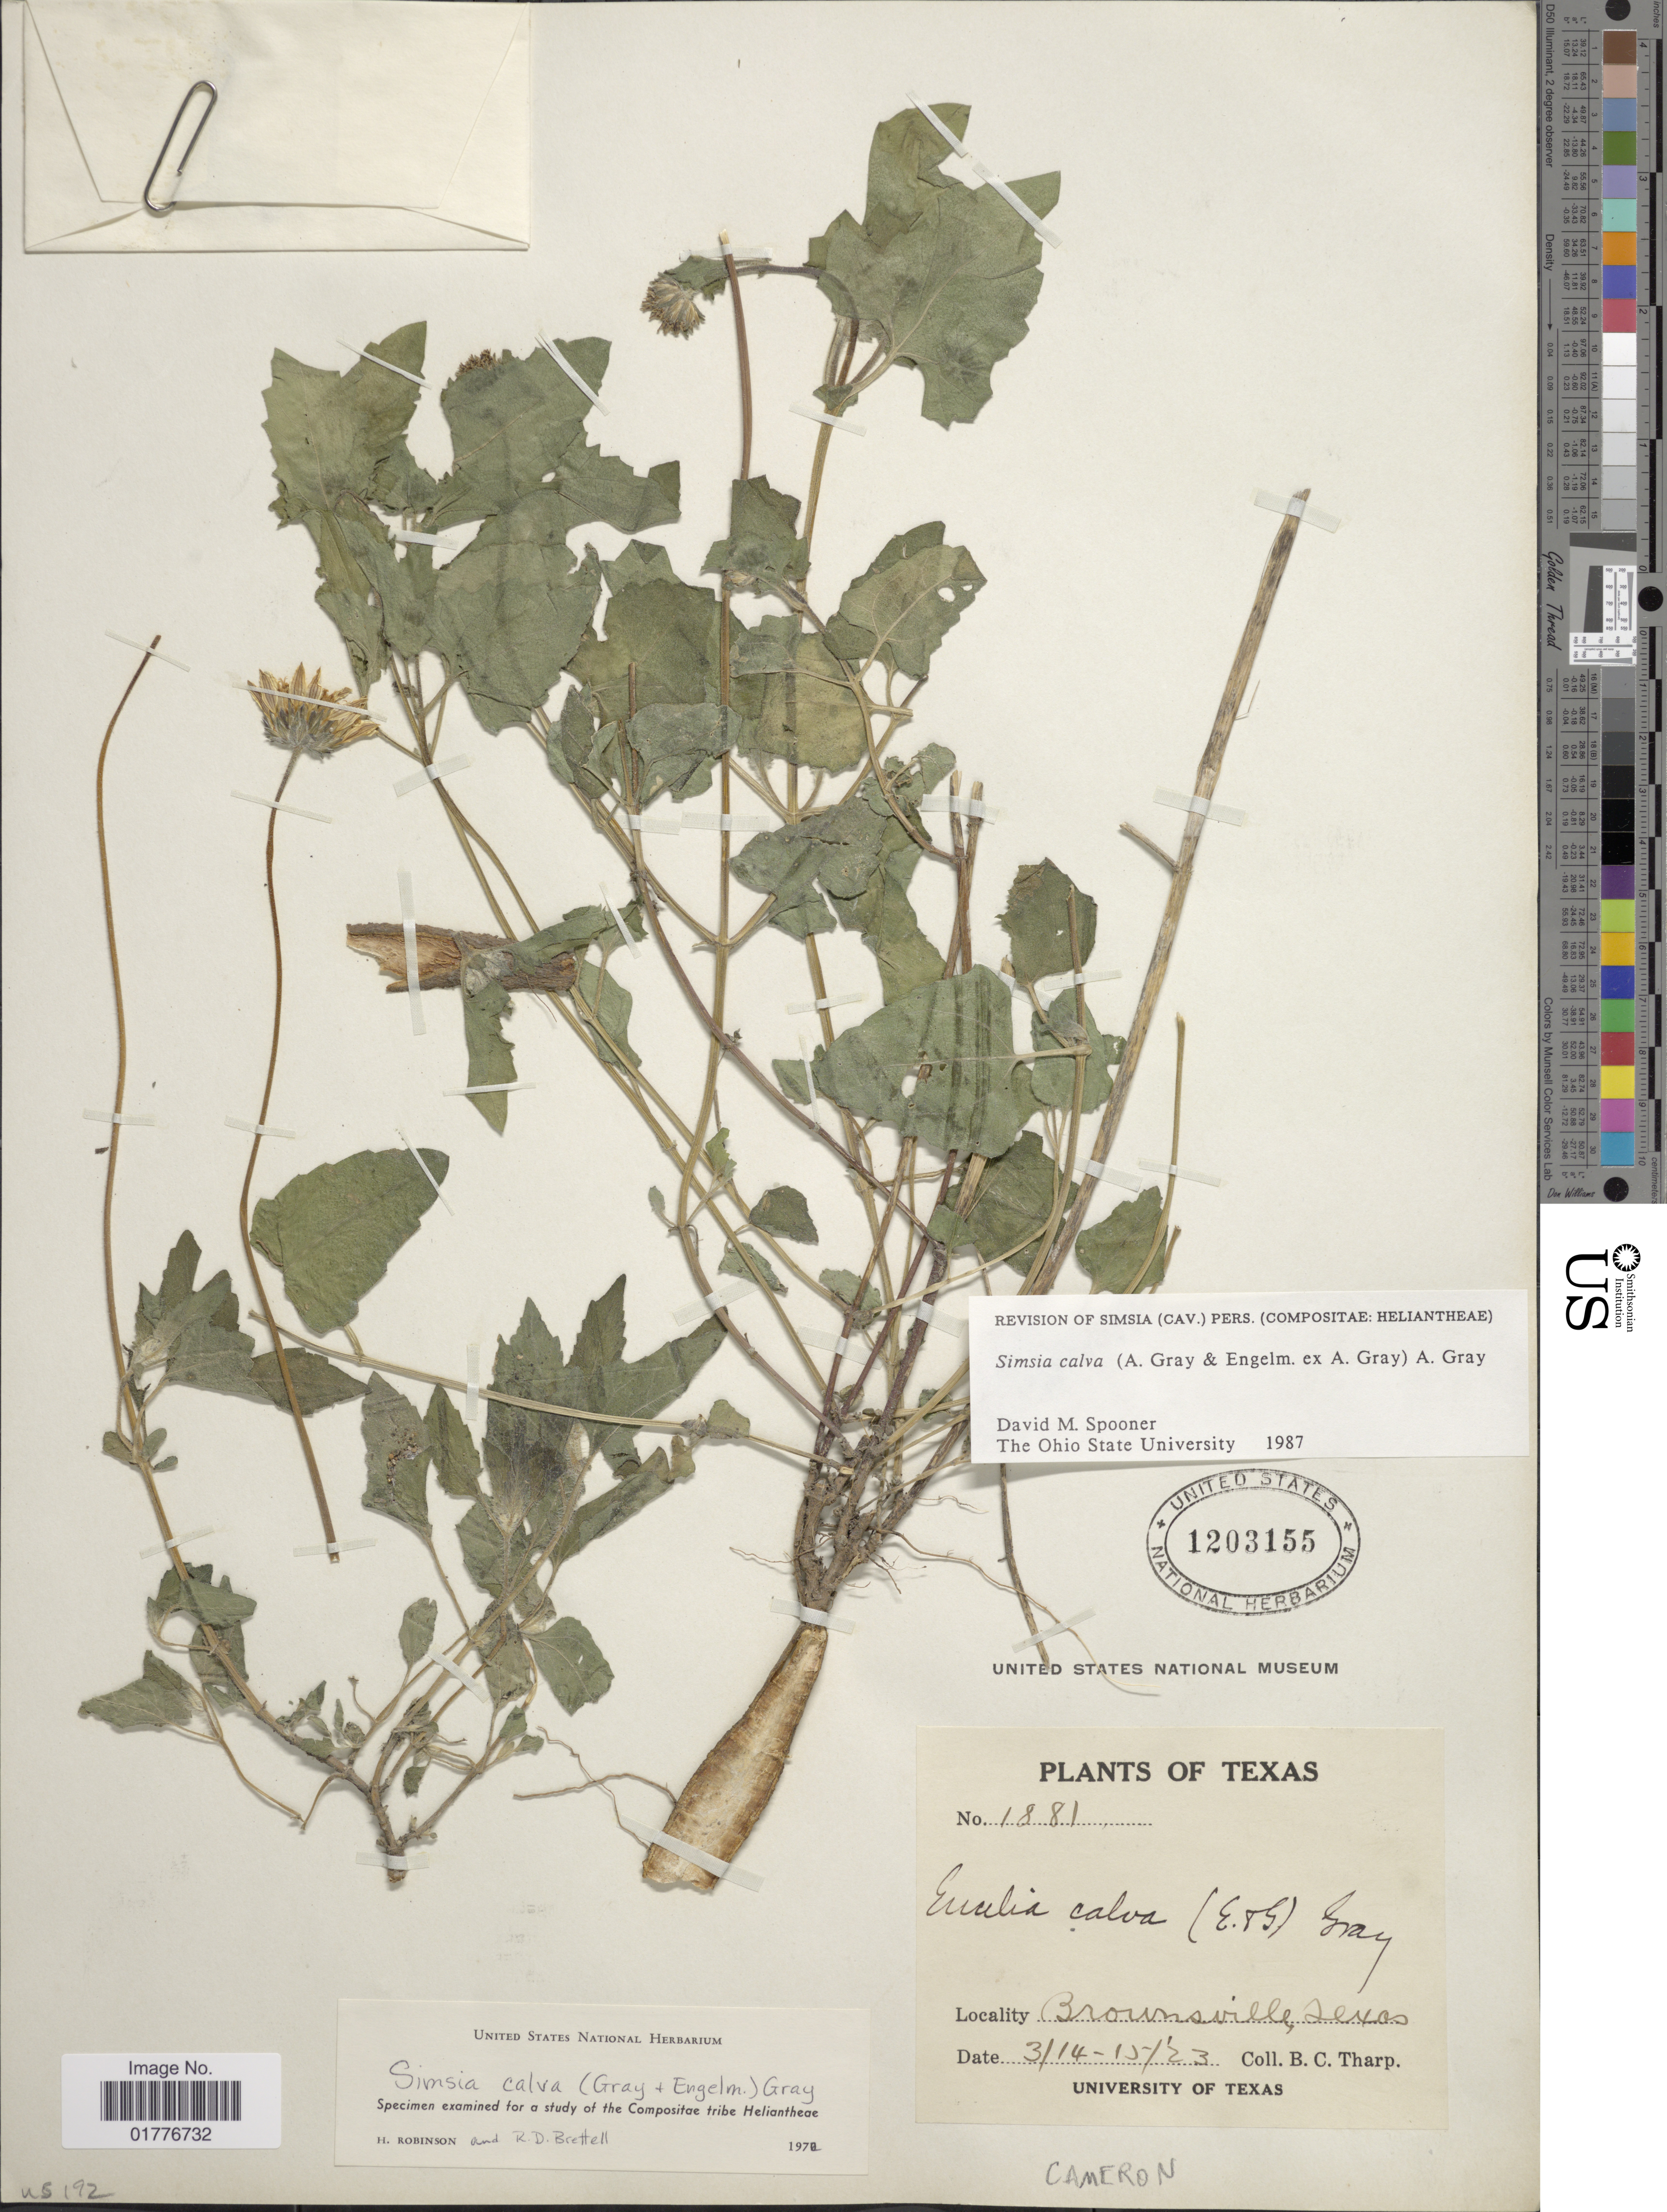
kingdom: Plantae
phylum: Tracheophyta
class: Magnoliopsida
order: Asterales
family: Asteraceae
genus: Simsia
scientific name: Simsia calva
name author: A. Gray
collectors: B. C. Tharp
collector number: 1881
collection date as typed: Transcribed d/m/y: 14/3/23 to 15/3/23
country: United States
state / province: Texas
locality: Brownsville Texas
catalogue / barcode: US 1203155